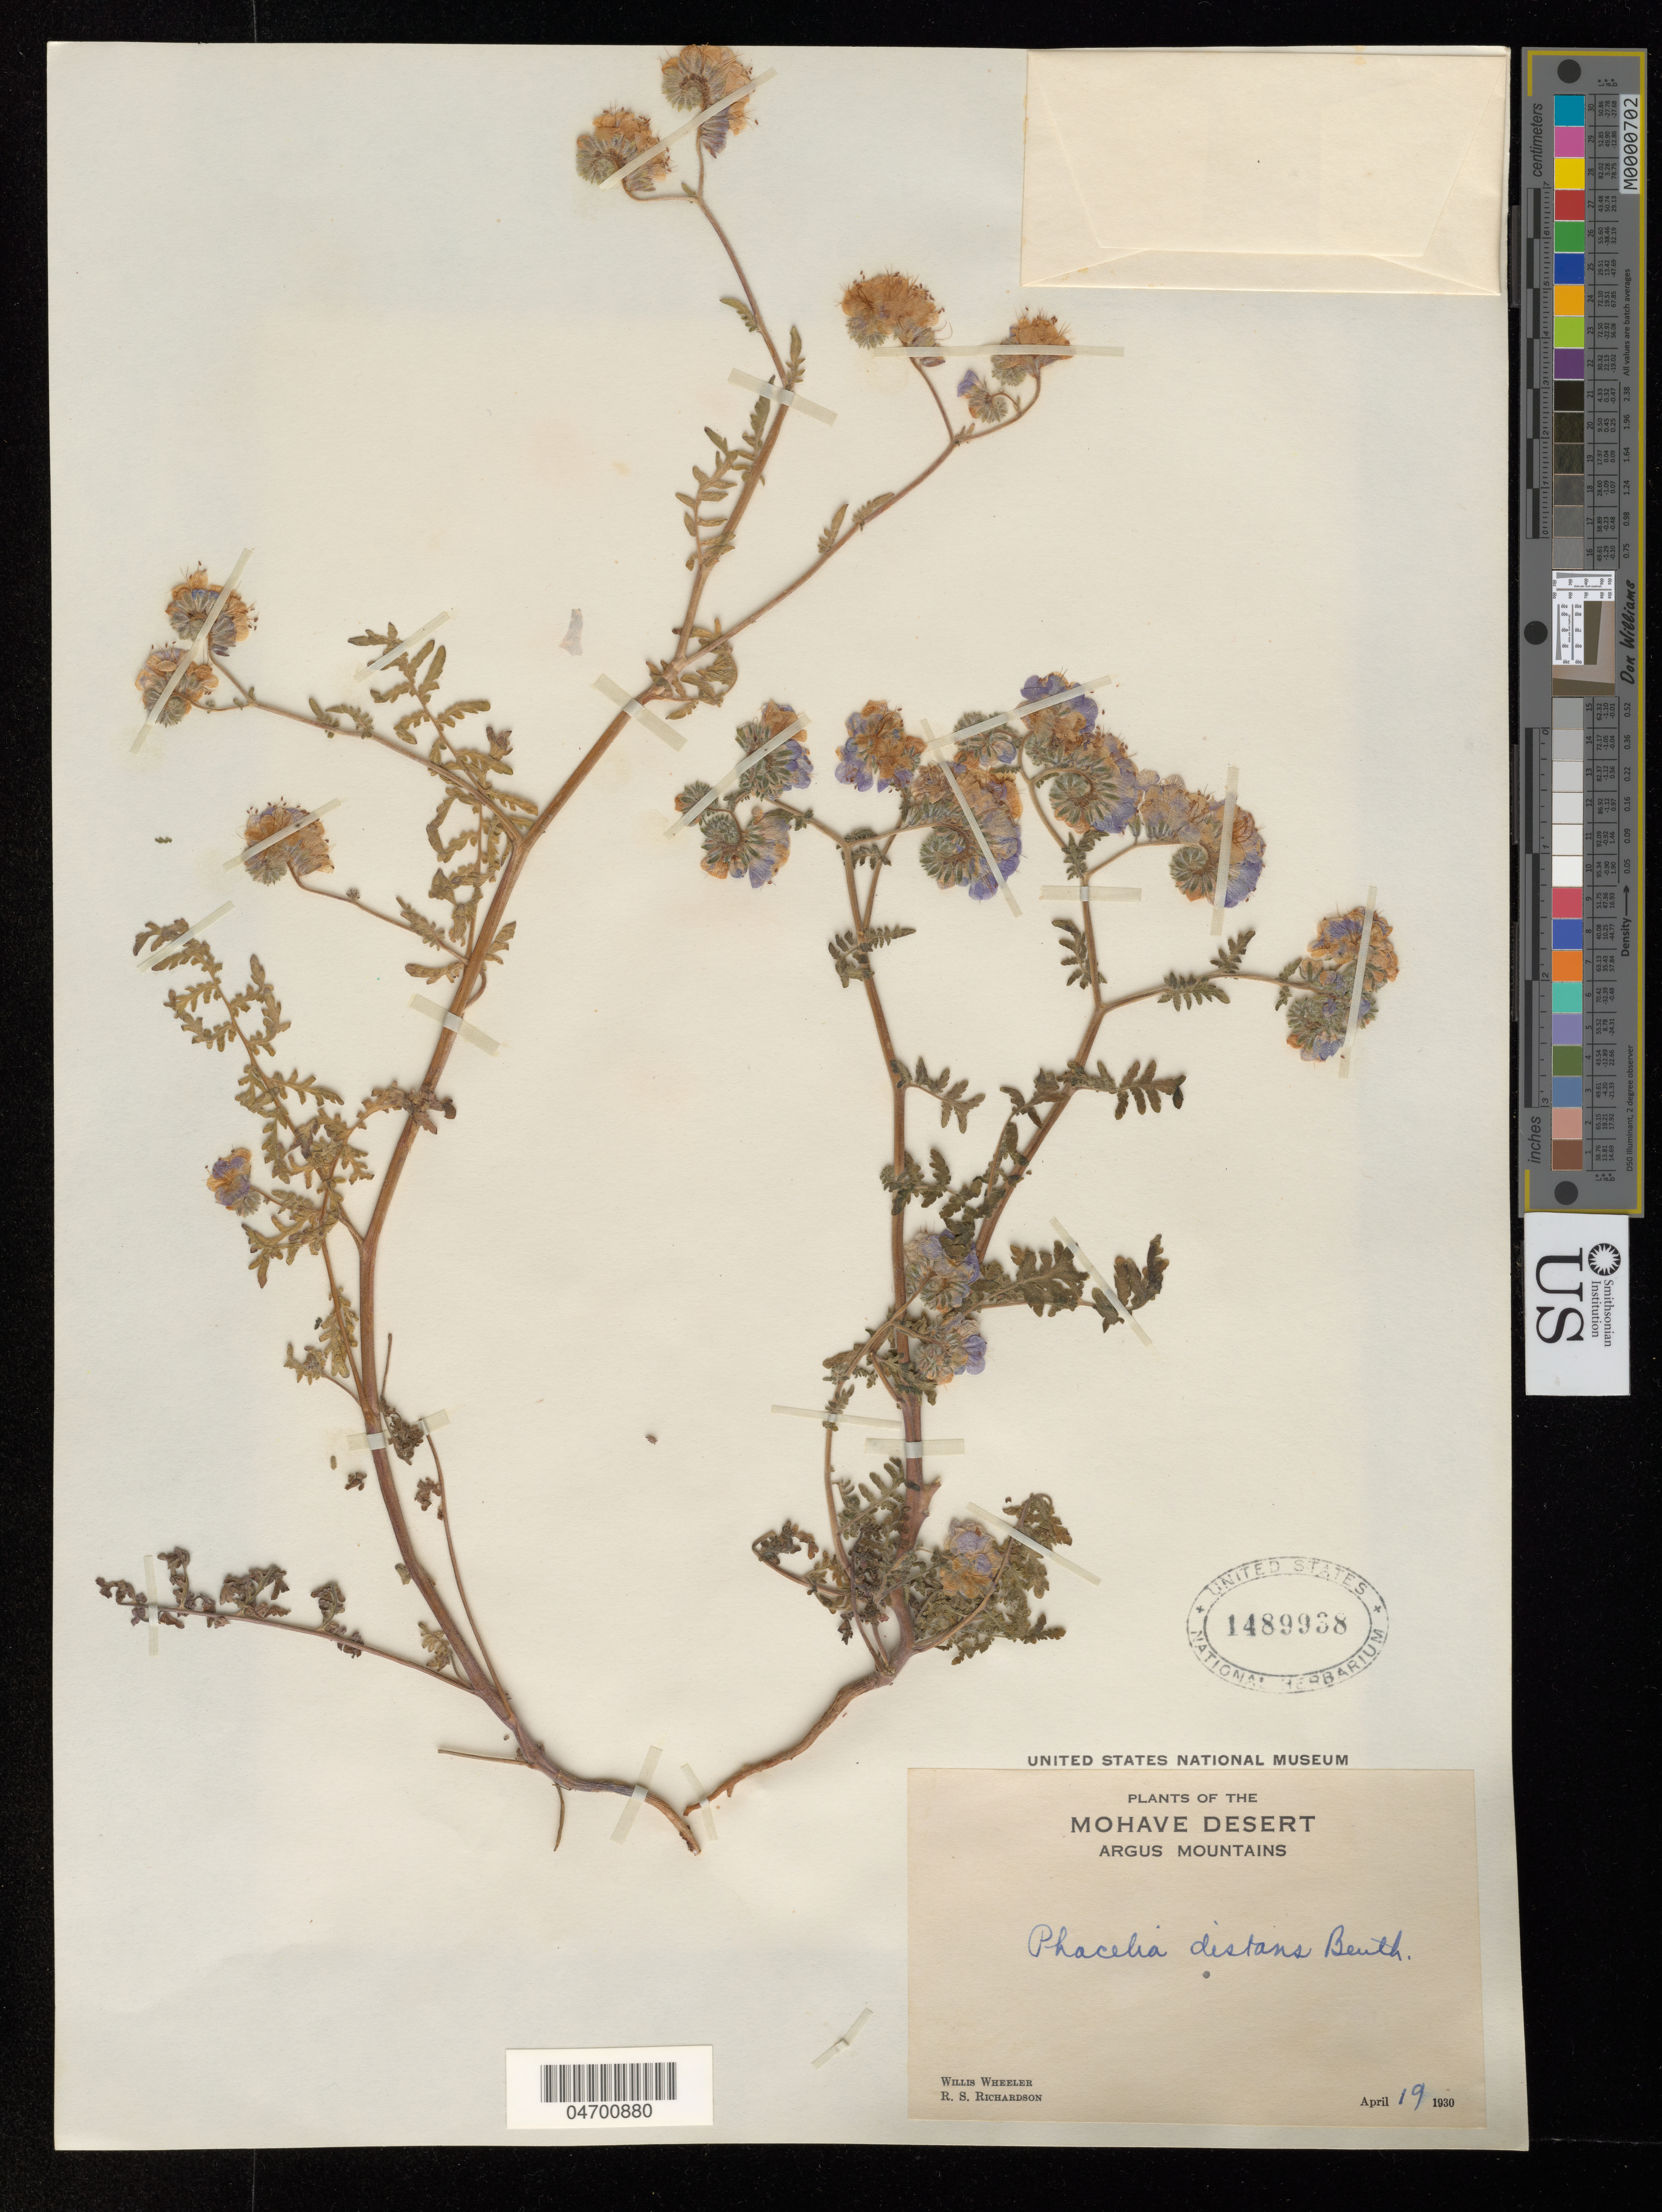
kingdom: Plantae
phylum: Tracheophyta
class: Magnoliopsida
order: Boraginales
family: Hydrophyllaceae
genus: Phacelia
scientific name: Phacelia distans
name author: Benth.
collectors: W. Wheeler & R. Richardson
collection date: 1930-04-19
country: United States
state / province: California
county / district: Kern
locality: Mohave Desert. Argus Mountains.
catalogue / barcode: US 1489938